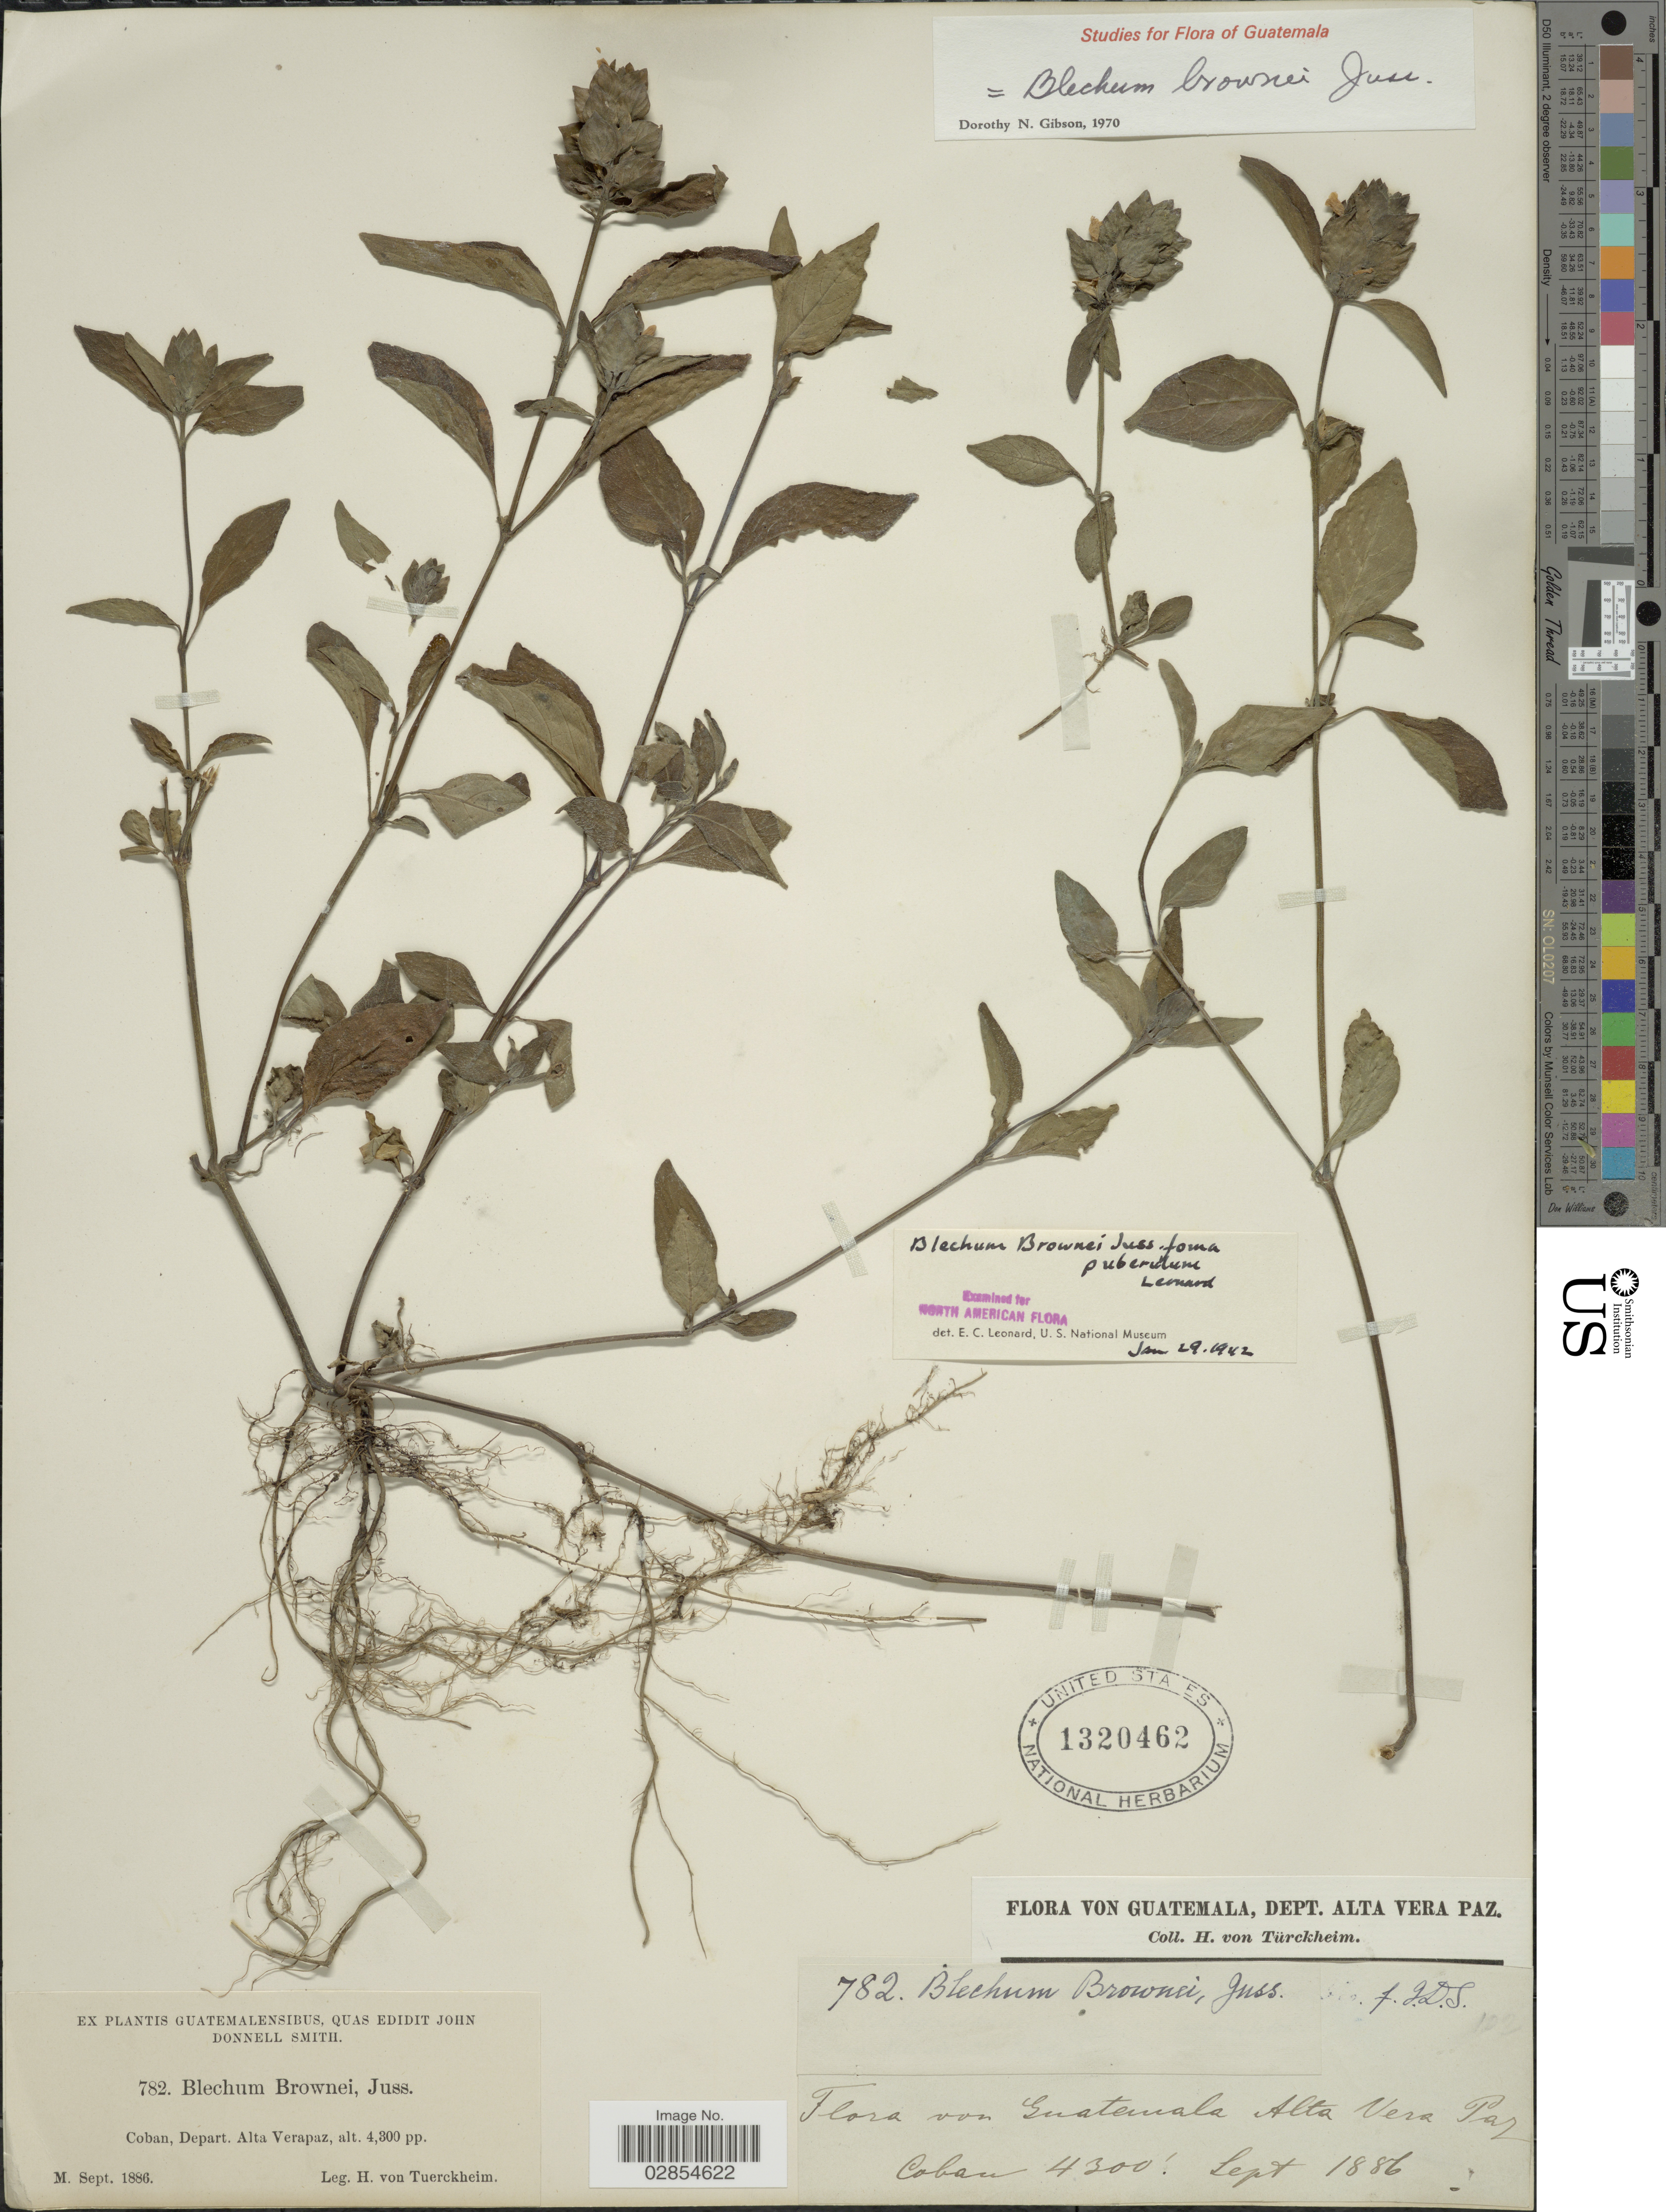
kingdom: Plantae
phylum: Tracheophyta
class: Magnoliopsida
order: Lamiales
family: Acanthaceae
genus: Blechum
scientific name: Blechum pyramidatum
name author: (Lam.) Urb.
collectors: H. von Tuerckheim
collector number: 782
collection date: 1886-09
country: Guatemala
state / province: Alta Verapaz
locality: Coban, Depart. Alta Verapaz.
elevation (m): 1311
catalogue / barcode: US 1320462